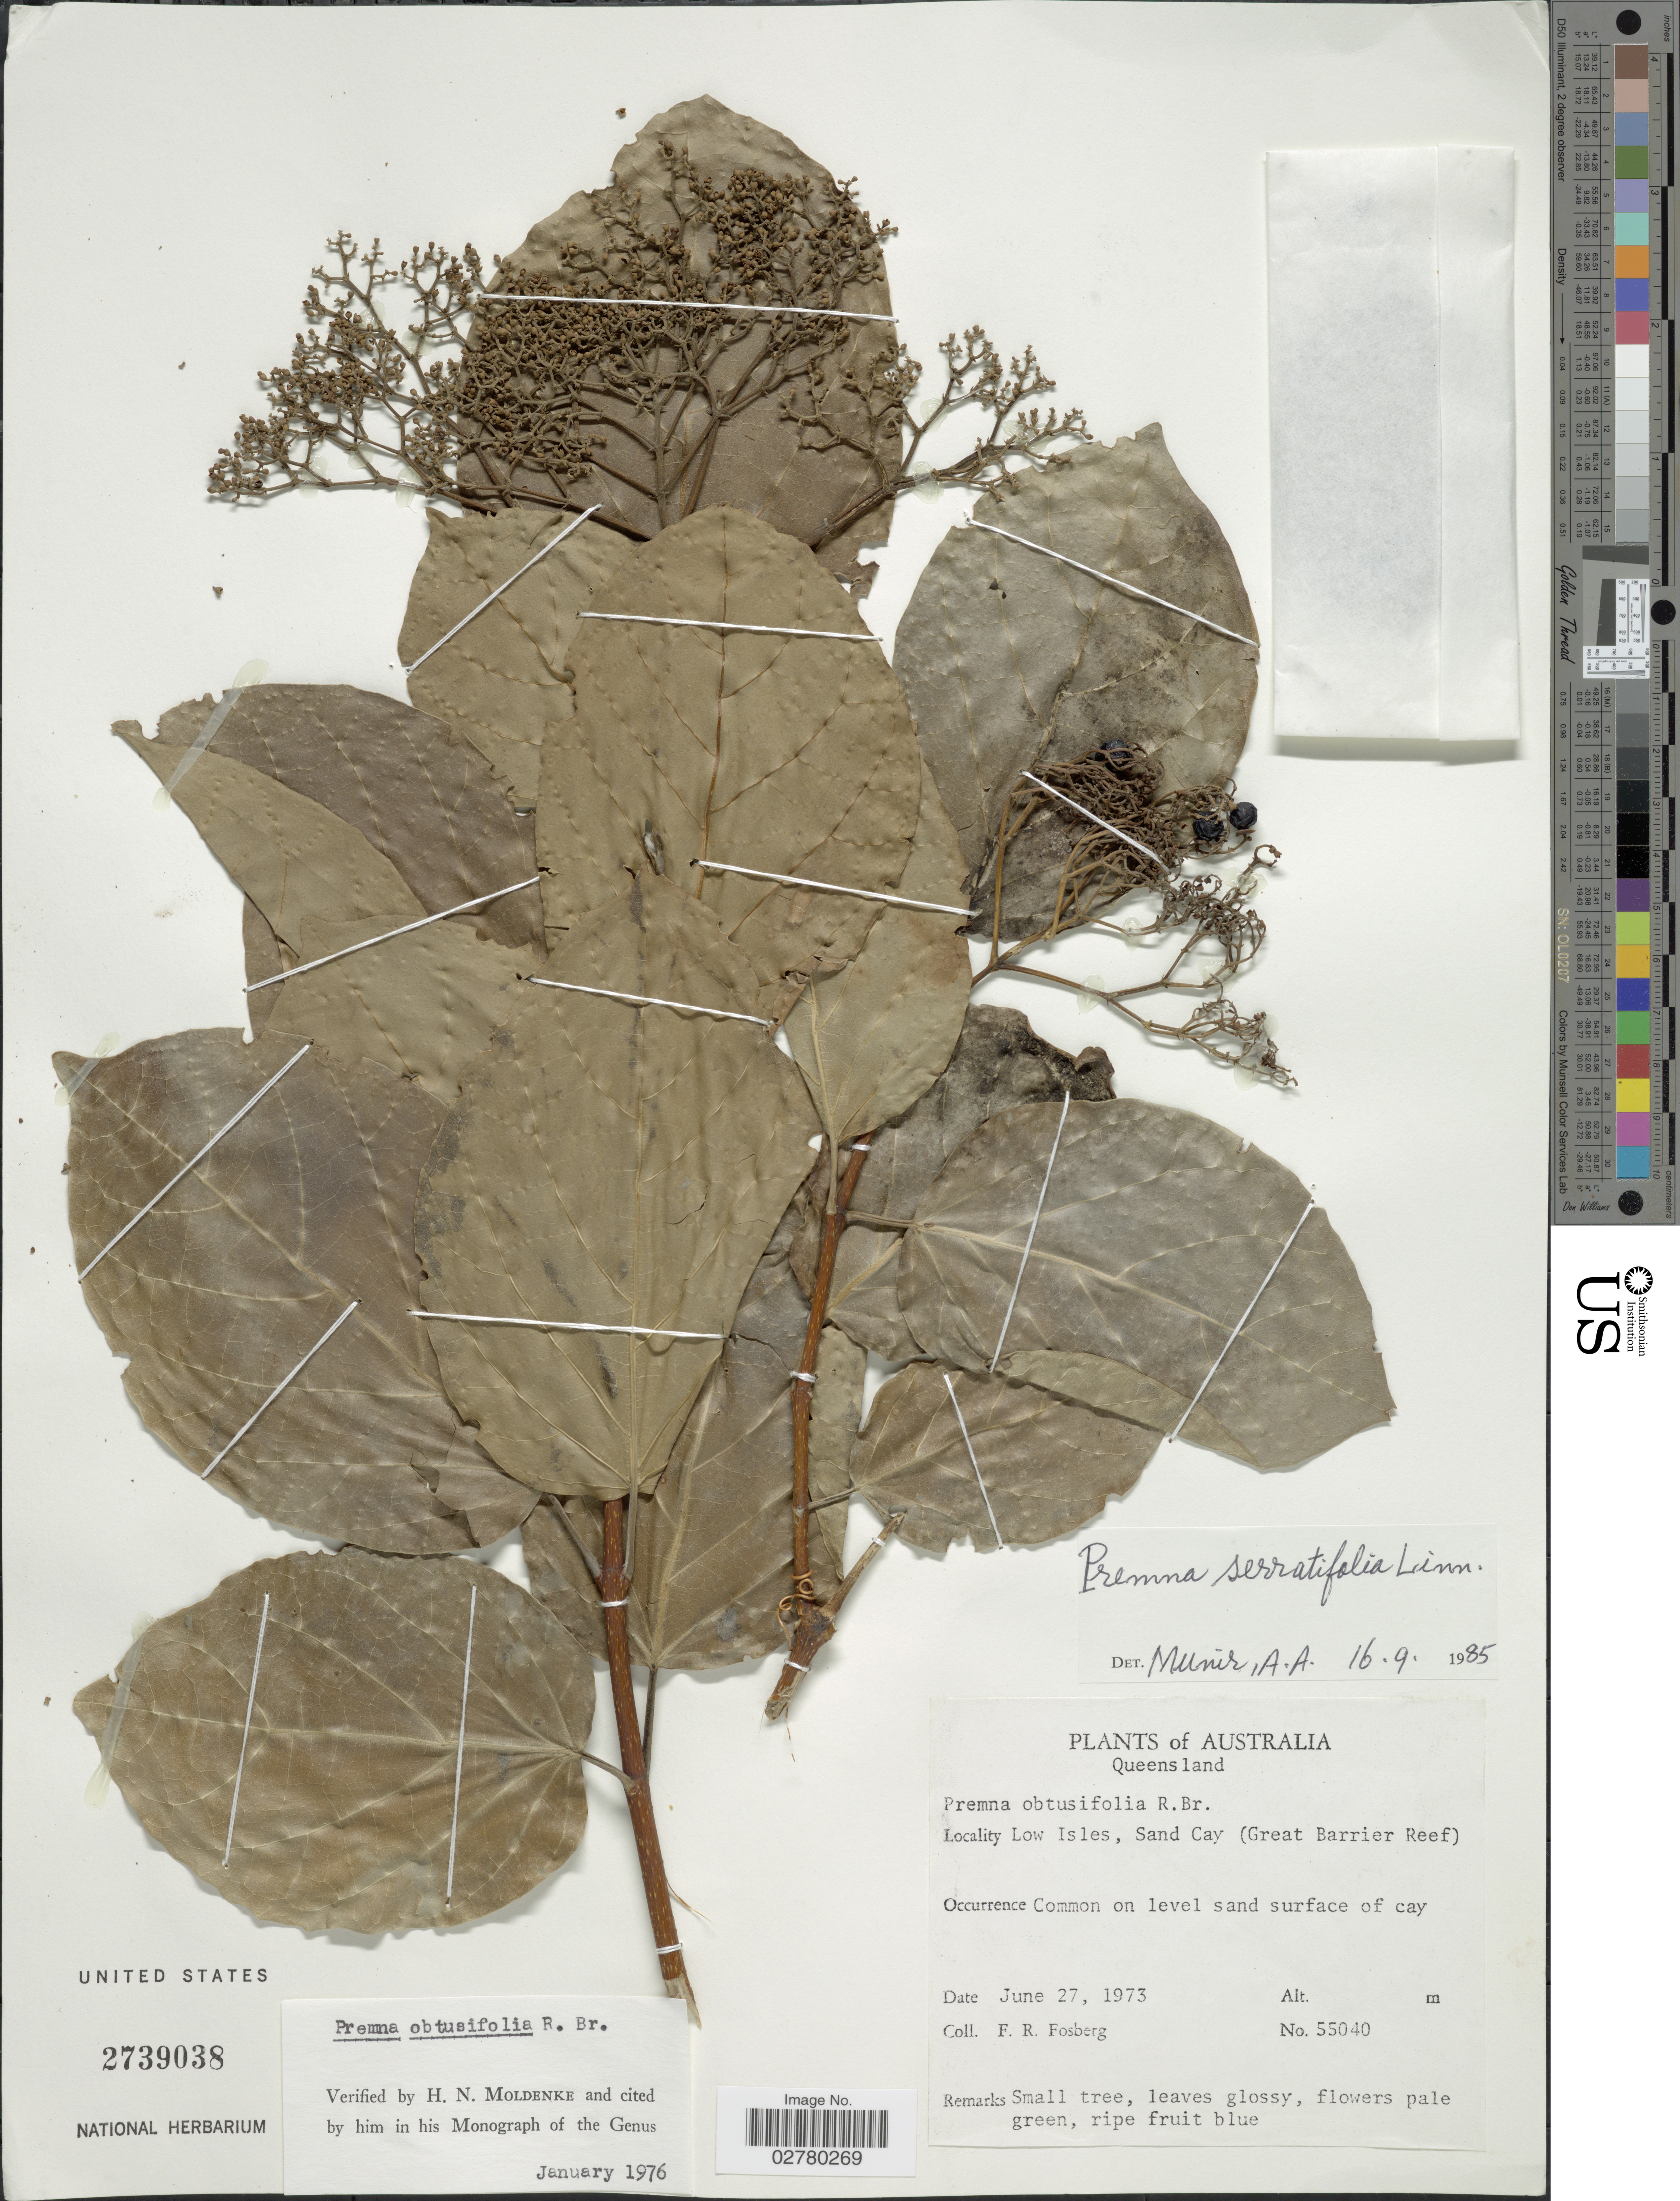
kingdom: Plantae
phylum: Tracheophyta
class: Magnoliopsida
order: Lamiales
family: Lamiaceae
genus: Premna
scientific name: Premna serratifolia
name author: L.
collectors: F. R. Fosberg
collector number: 55040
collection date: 1973-06-27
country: Australia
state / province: Queensland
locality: Low Isles, Sand Cay (Great Barrier Reef).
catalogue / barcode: US 2739038